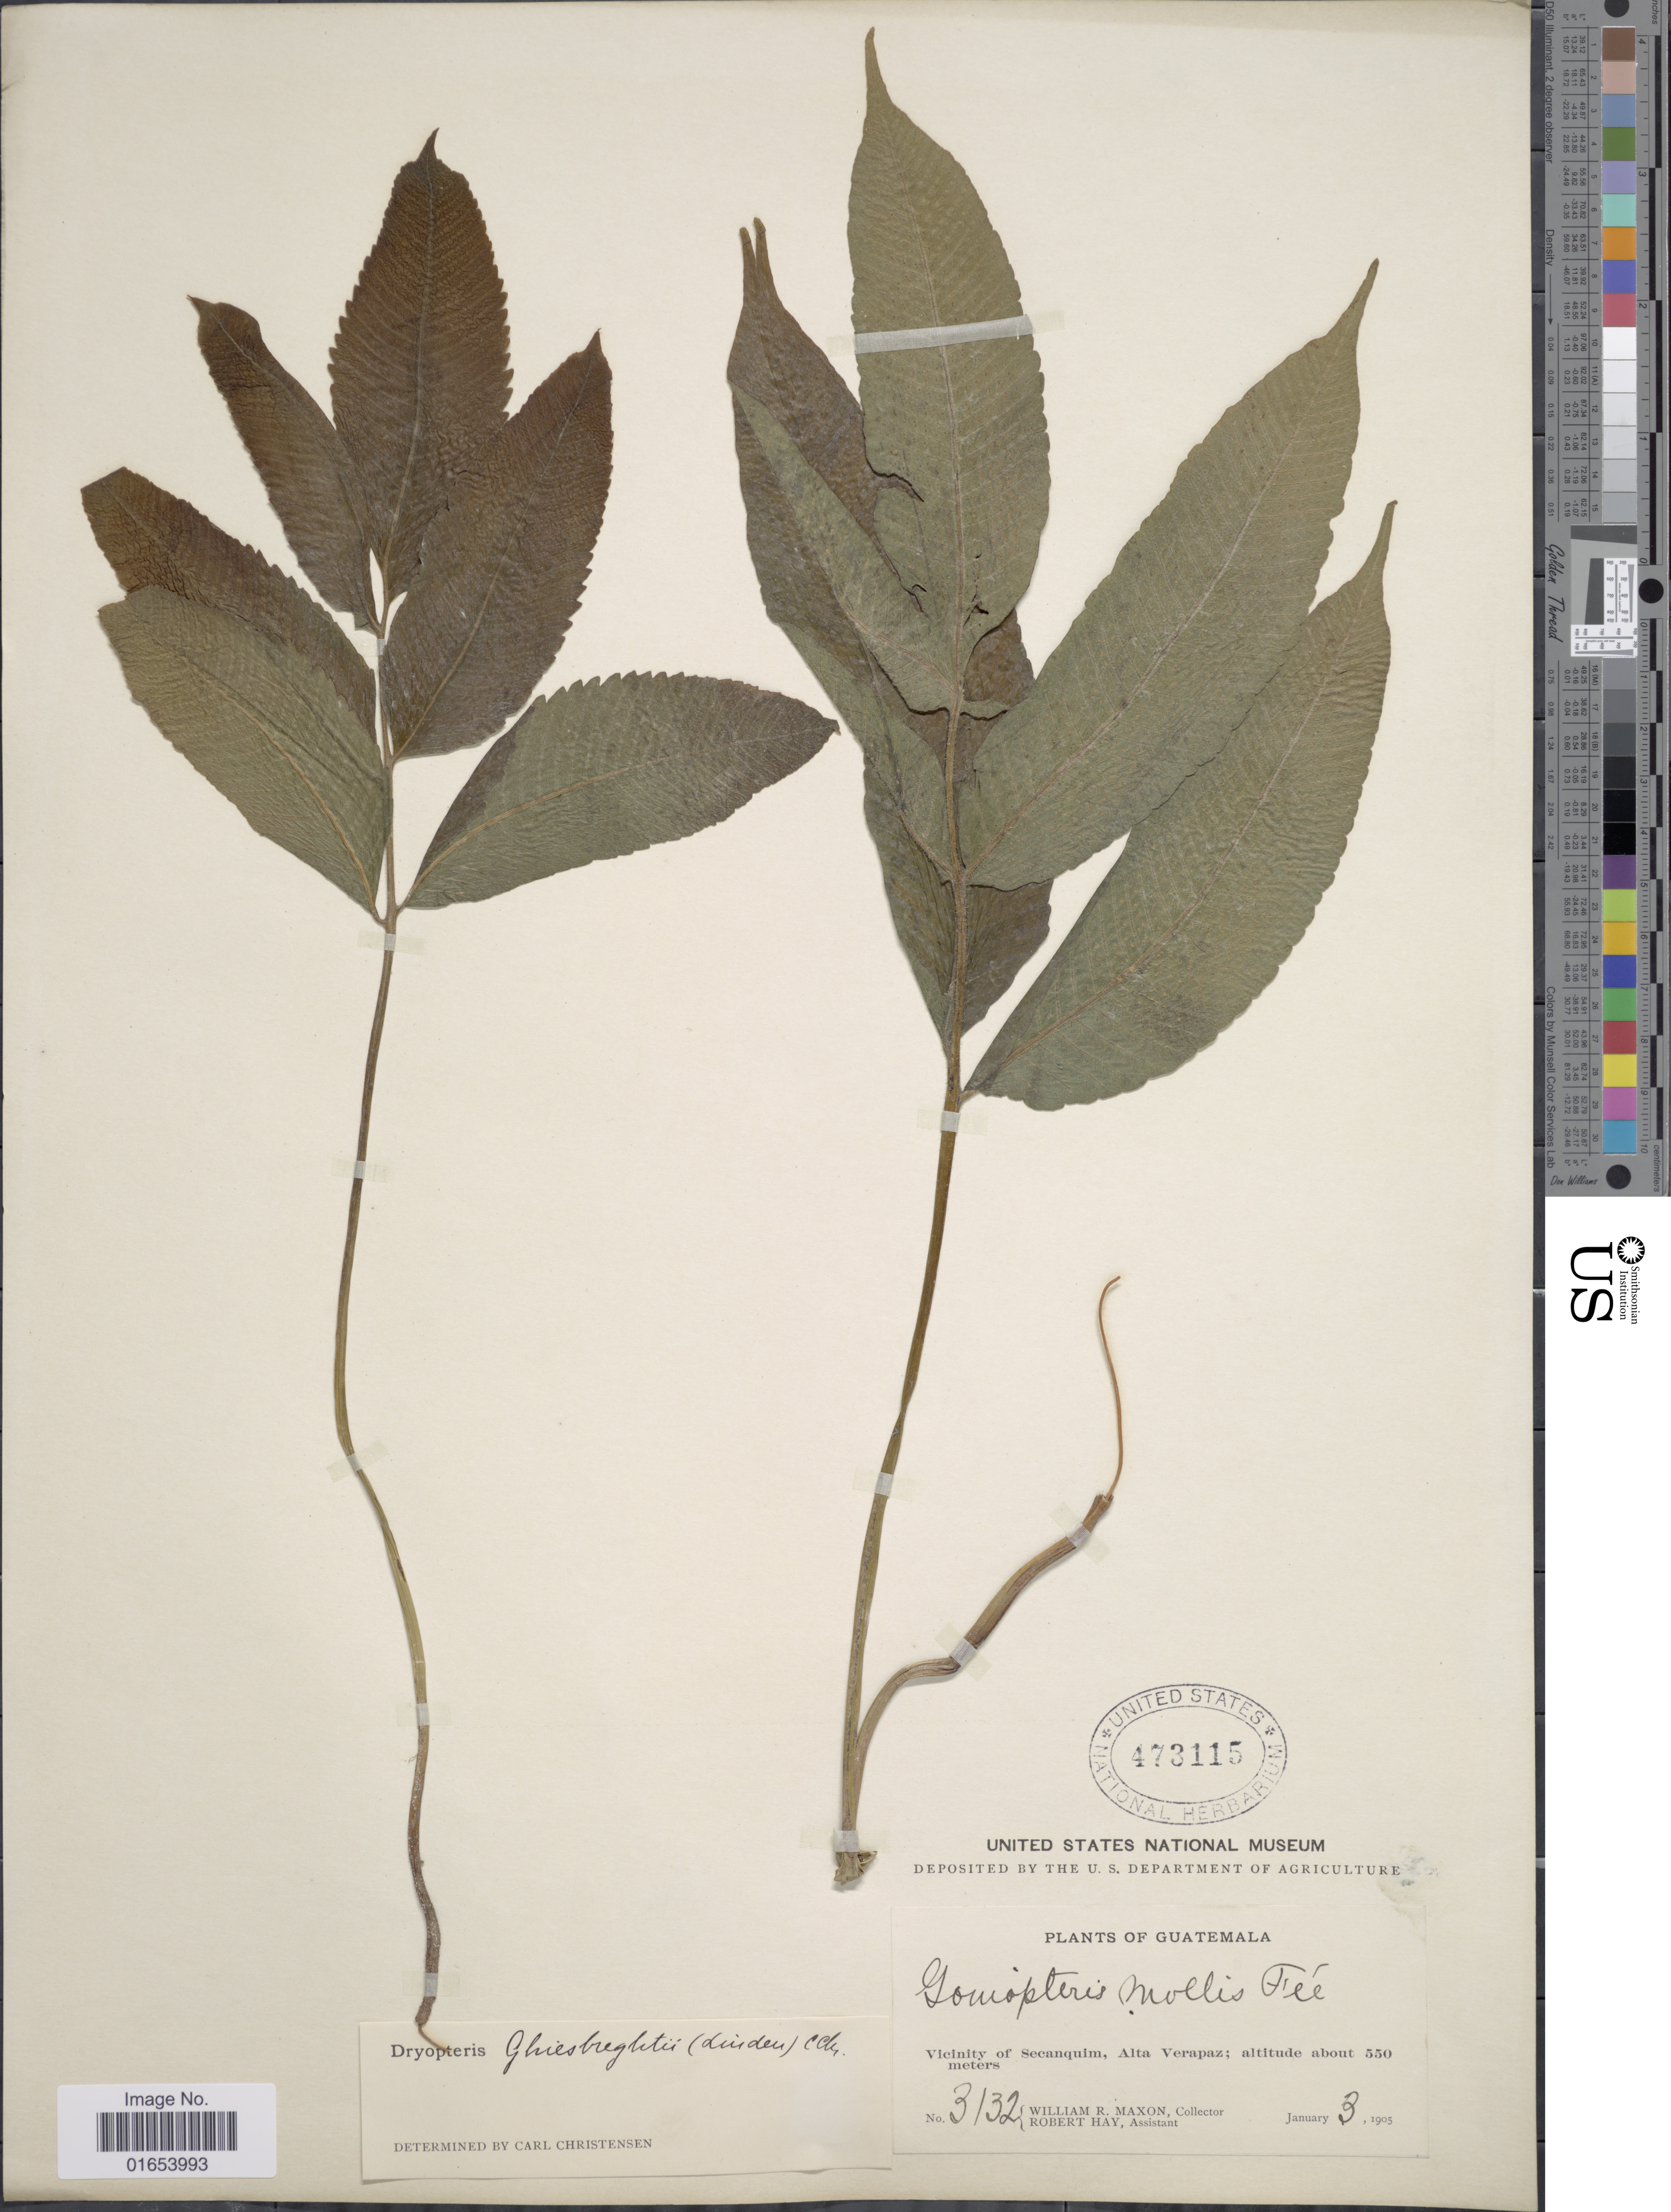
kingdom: Plantae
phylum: Tracheophyta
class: Polypodiopsida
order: Polypodiales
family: Thelypteridaceae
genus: Goniopteris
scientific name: Goniopteris ghiesbreghtii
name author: (Linden) J. Sm.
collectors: W. R. Maxon & R. H. Hay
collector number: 3132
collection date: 1905-01-03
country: Guatemala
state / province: Alta Verapaz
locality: Vicinity of Secanquim, Alta Verapaz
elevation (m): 550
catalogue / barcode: US 473115